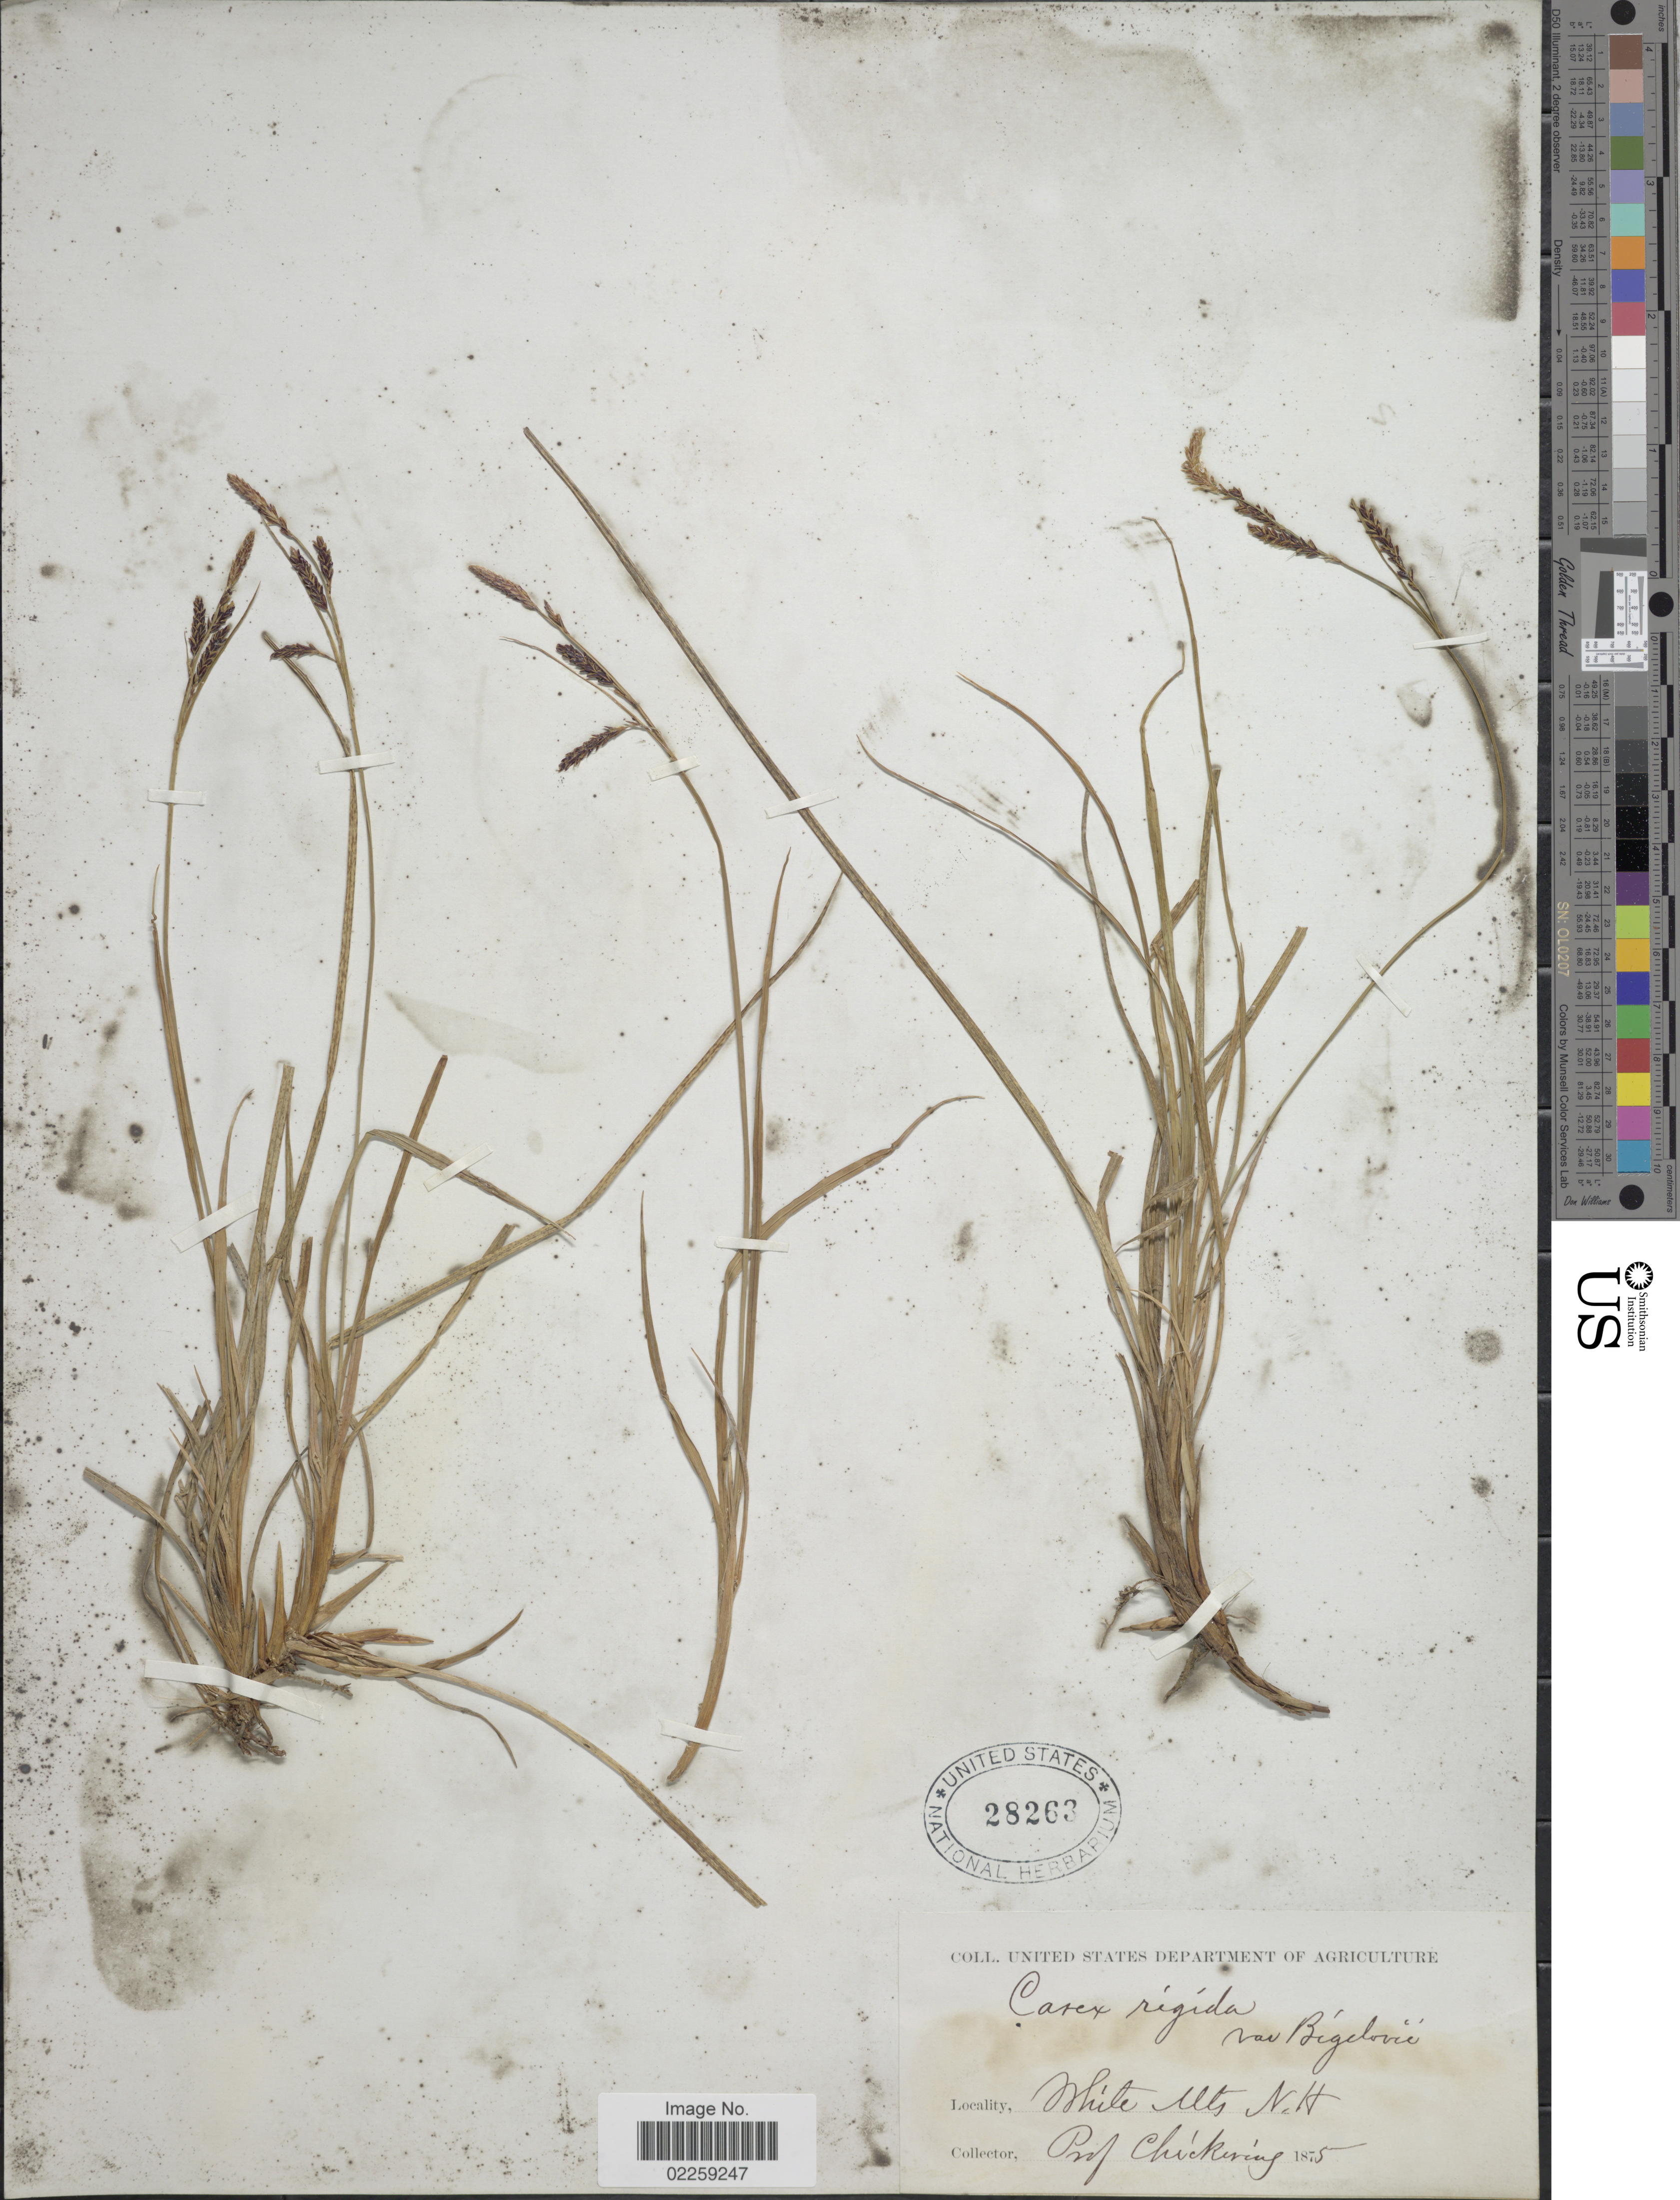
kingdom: Plantae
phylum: Tracheophyta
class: Liliopsida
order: Poales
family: Cyperaceae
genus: Carex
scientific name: Carex bigelowii subsp. bigelowii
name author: Torr. ex Schwein.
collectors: -. Chickering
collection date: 1875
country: United States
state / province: New Hampshire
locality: White Mts.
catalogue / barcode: US 28263